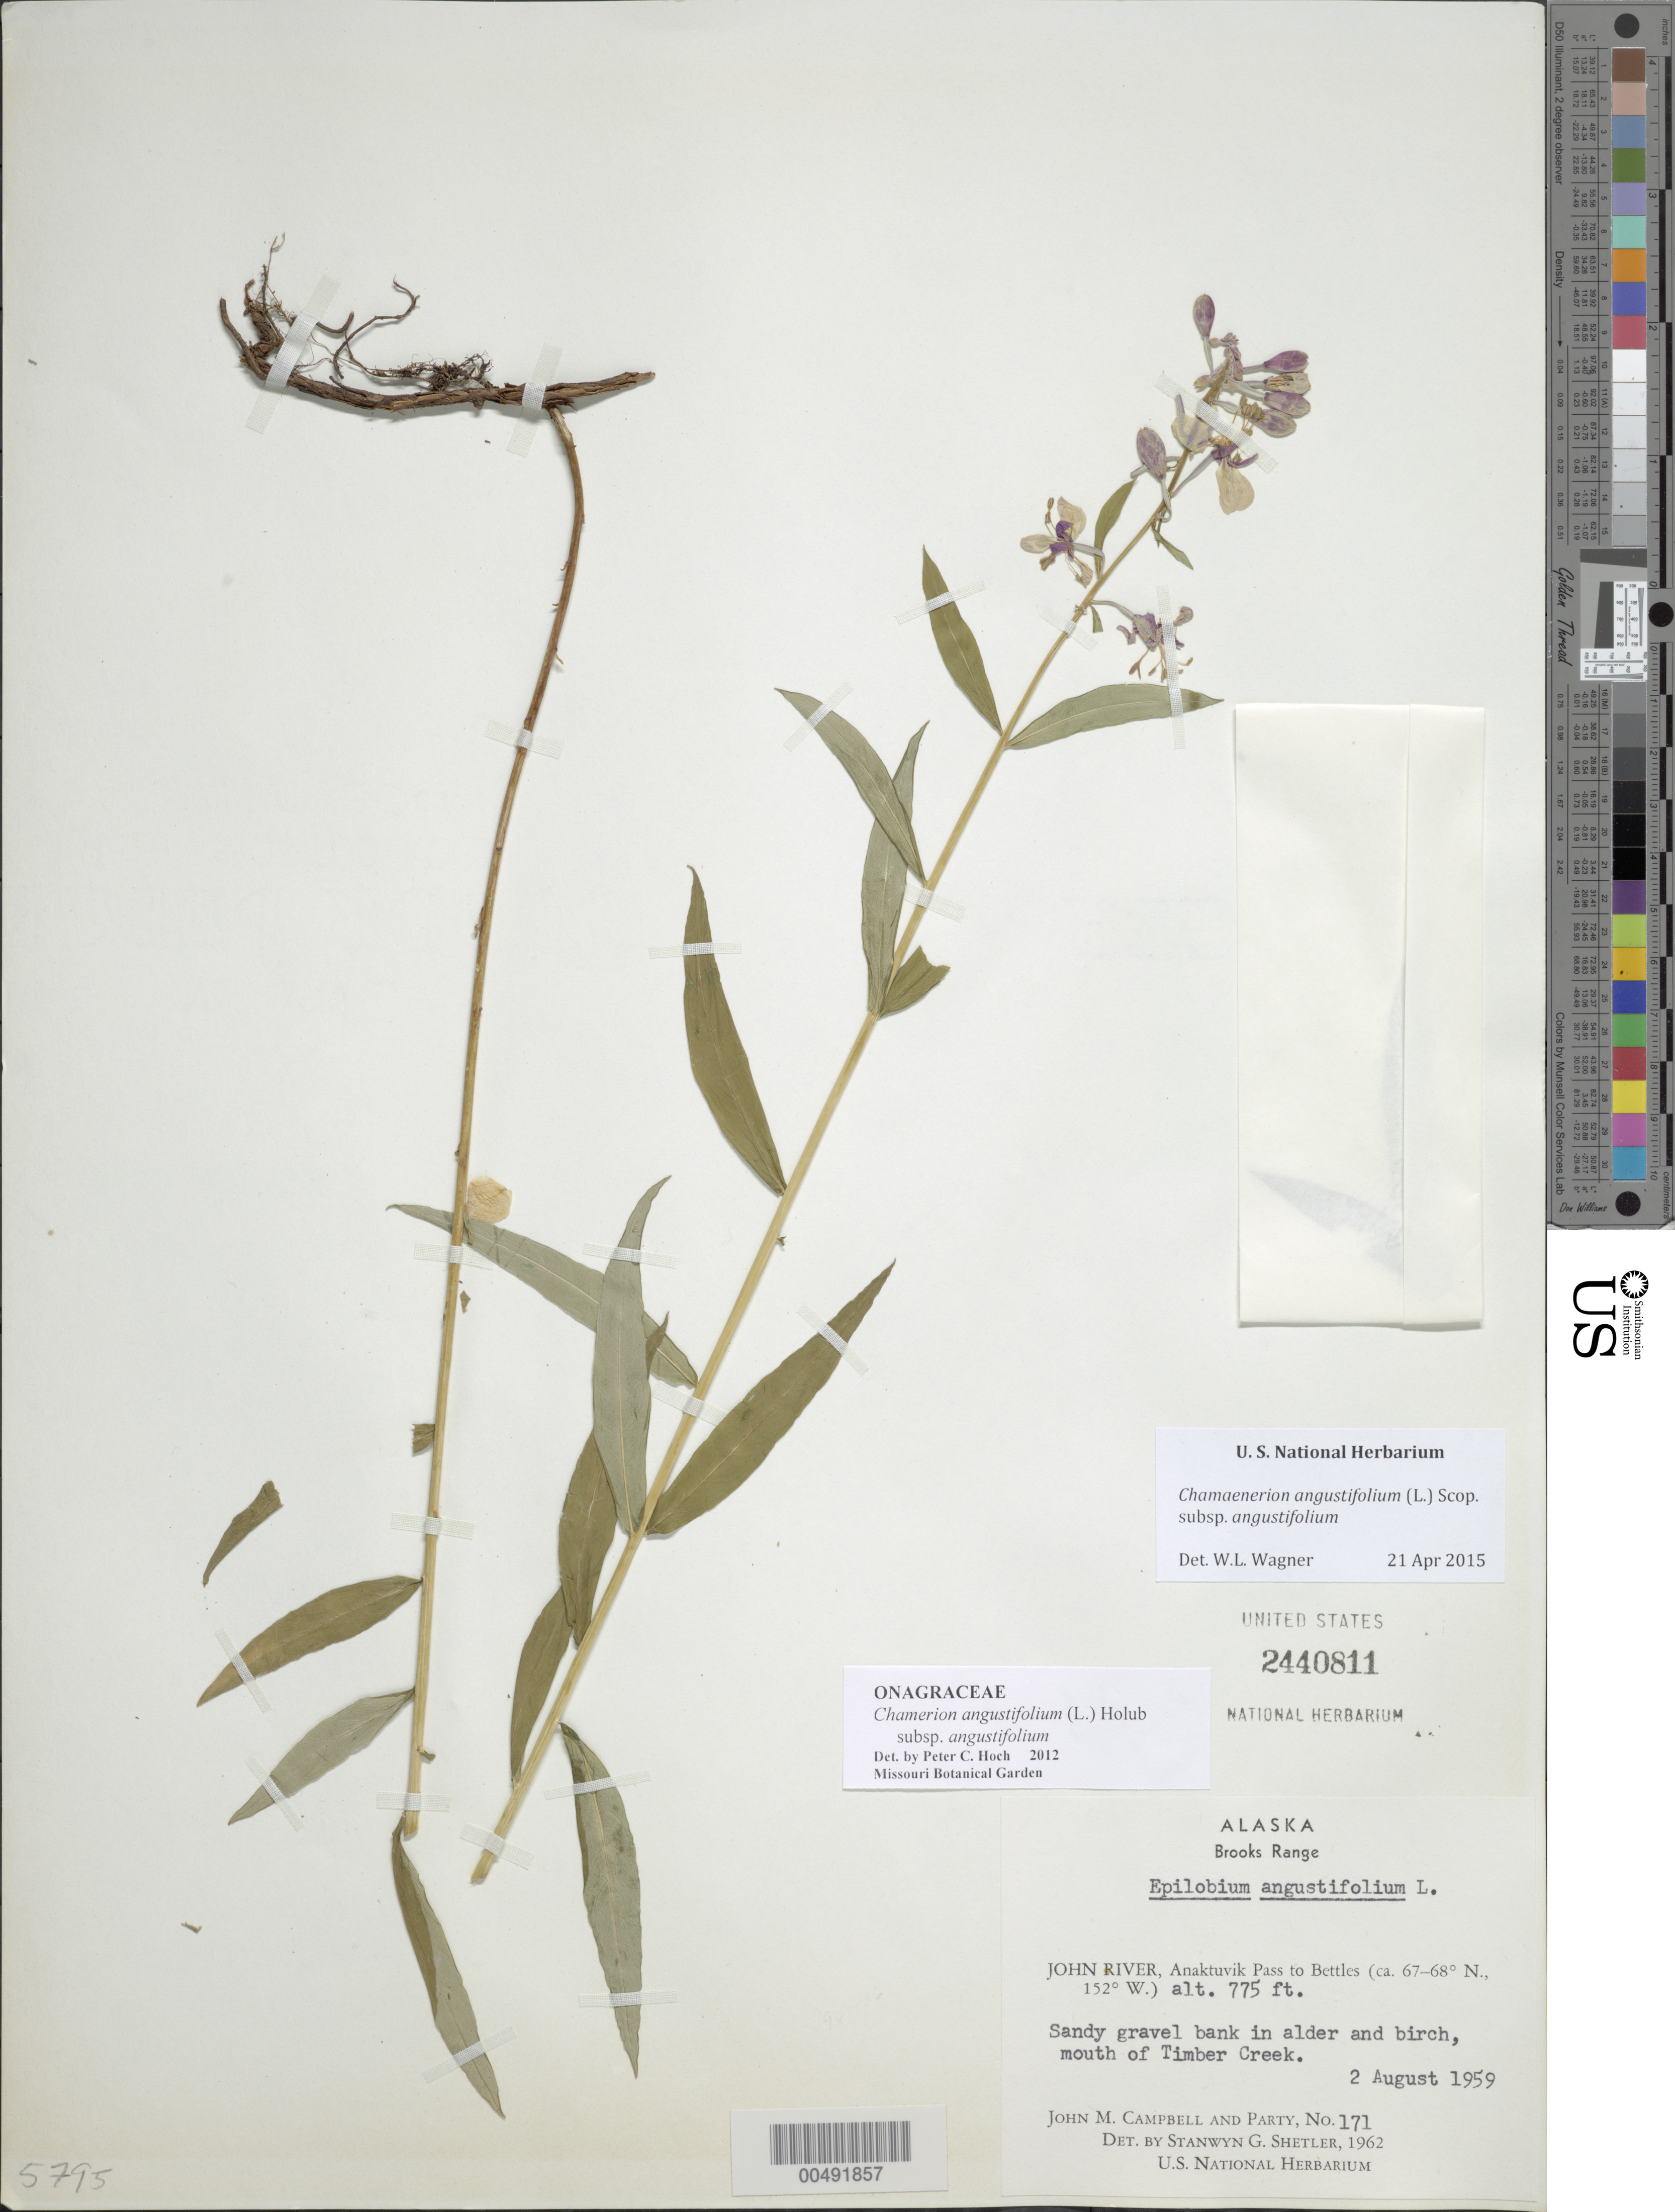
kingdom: Plantae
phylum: Tracheophyta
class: Magnoliopsida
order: Myrtales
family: Onagraceae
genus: Chamaenerion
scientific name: Chamaenerion angustifolium subsp. angustifolium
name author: (L.) Scop.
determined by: Wagner, W. L., (BOT), Smithsonian Institution - National Museum of Natural History (UNITED STATES)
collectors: J. M. Campbell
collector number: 171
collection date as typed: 02 Aug 1959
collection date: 1959-08-02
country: United States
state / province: Alaska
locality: Brooks Range, John River, Anaktuvuk Pass to Bettles, mouth of Timber Creek (lat/long recorded as: lat=::: long=152:0:0:W)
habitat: sandy gravel bank in alder and birch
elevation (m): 236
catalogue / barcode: US 2440811